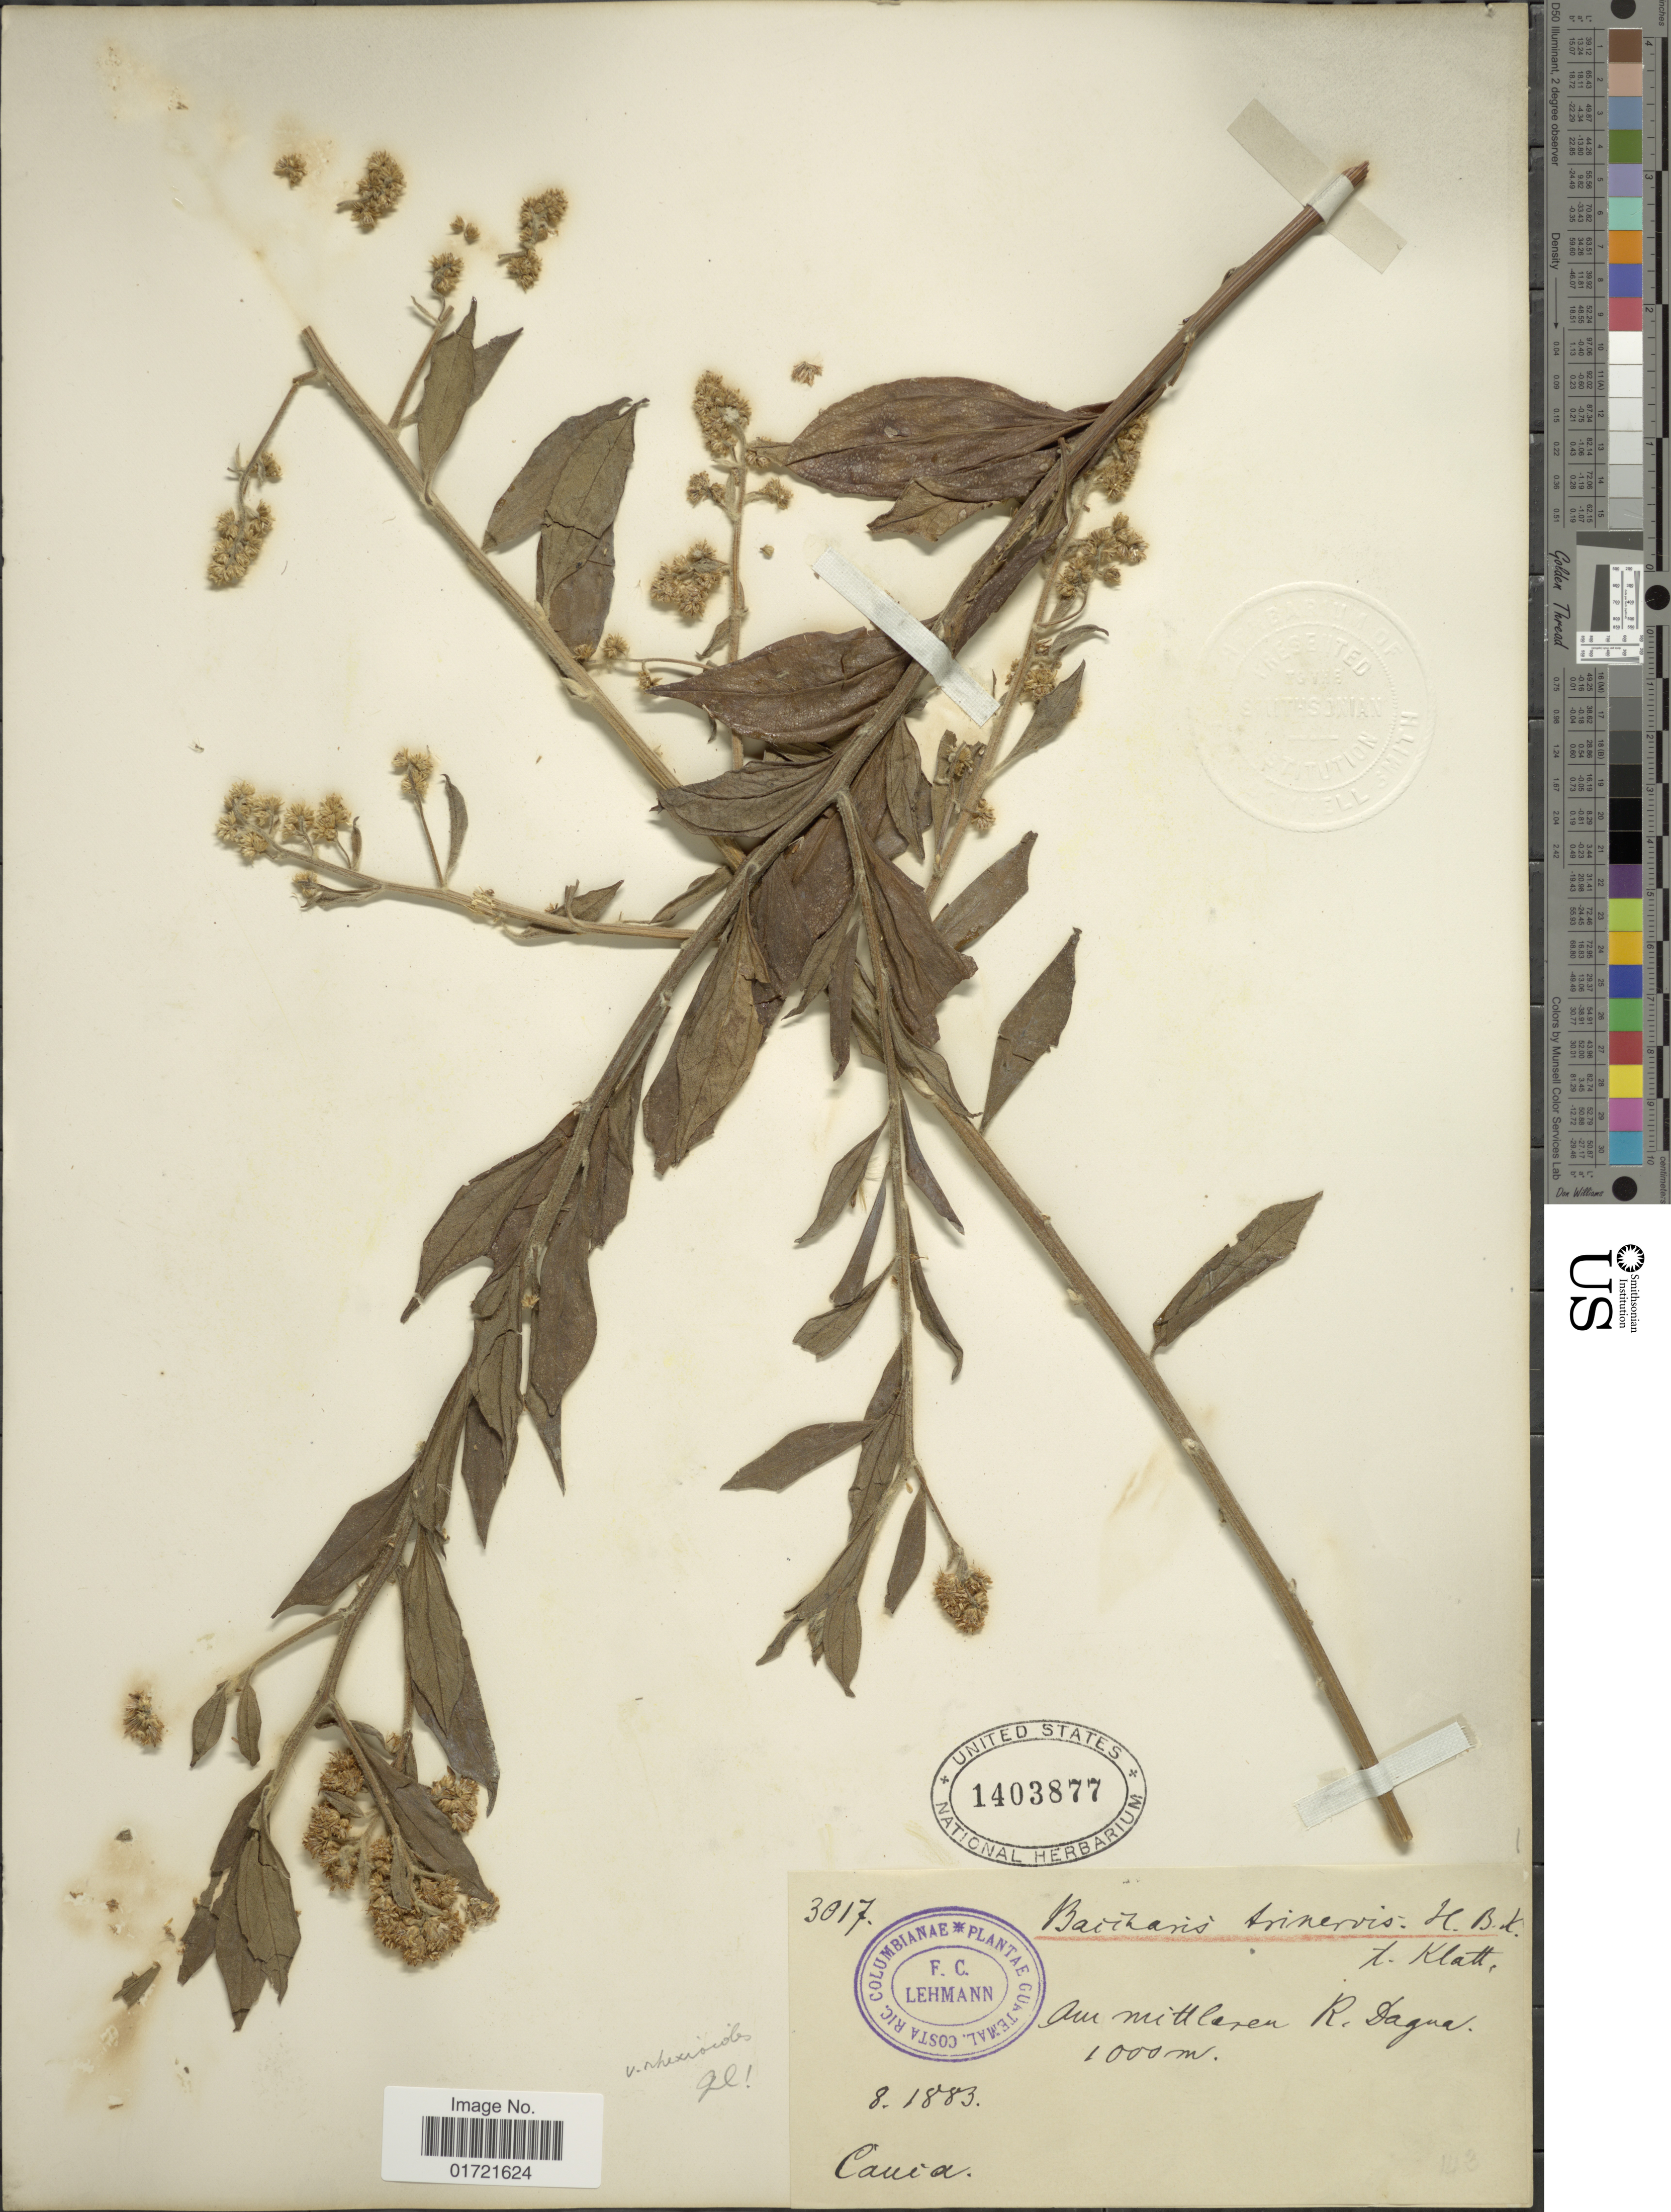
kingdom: Plantae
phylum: Tracheophyta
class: Magnoliopsida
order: Asterales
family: Asteraceae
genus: Baccharis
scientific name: Baccharis trinervis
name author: (Lam.) Pers.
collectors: F. C. Lehmann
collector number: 3017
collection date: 1883-08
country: Colombia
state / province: Cauca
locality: Am mittleren R. Dagua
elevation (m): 1000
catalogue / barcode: US 1403877